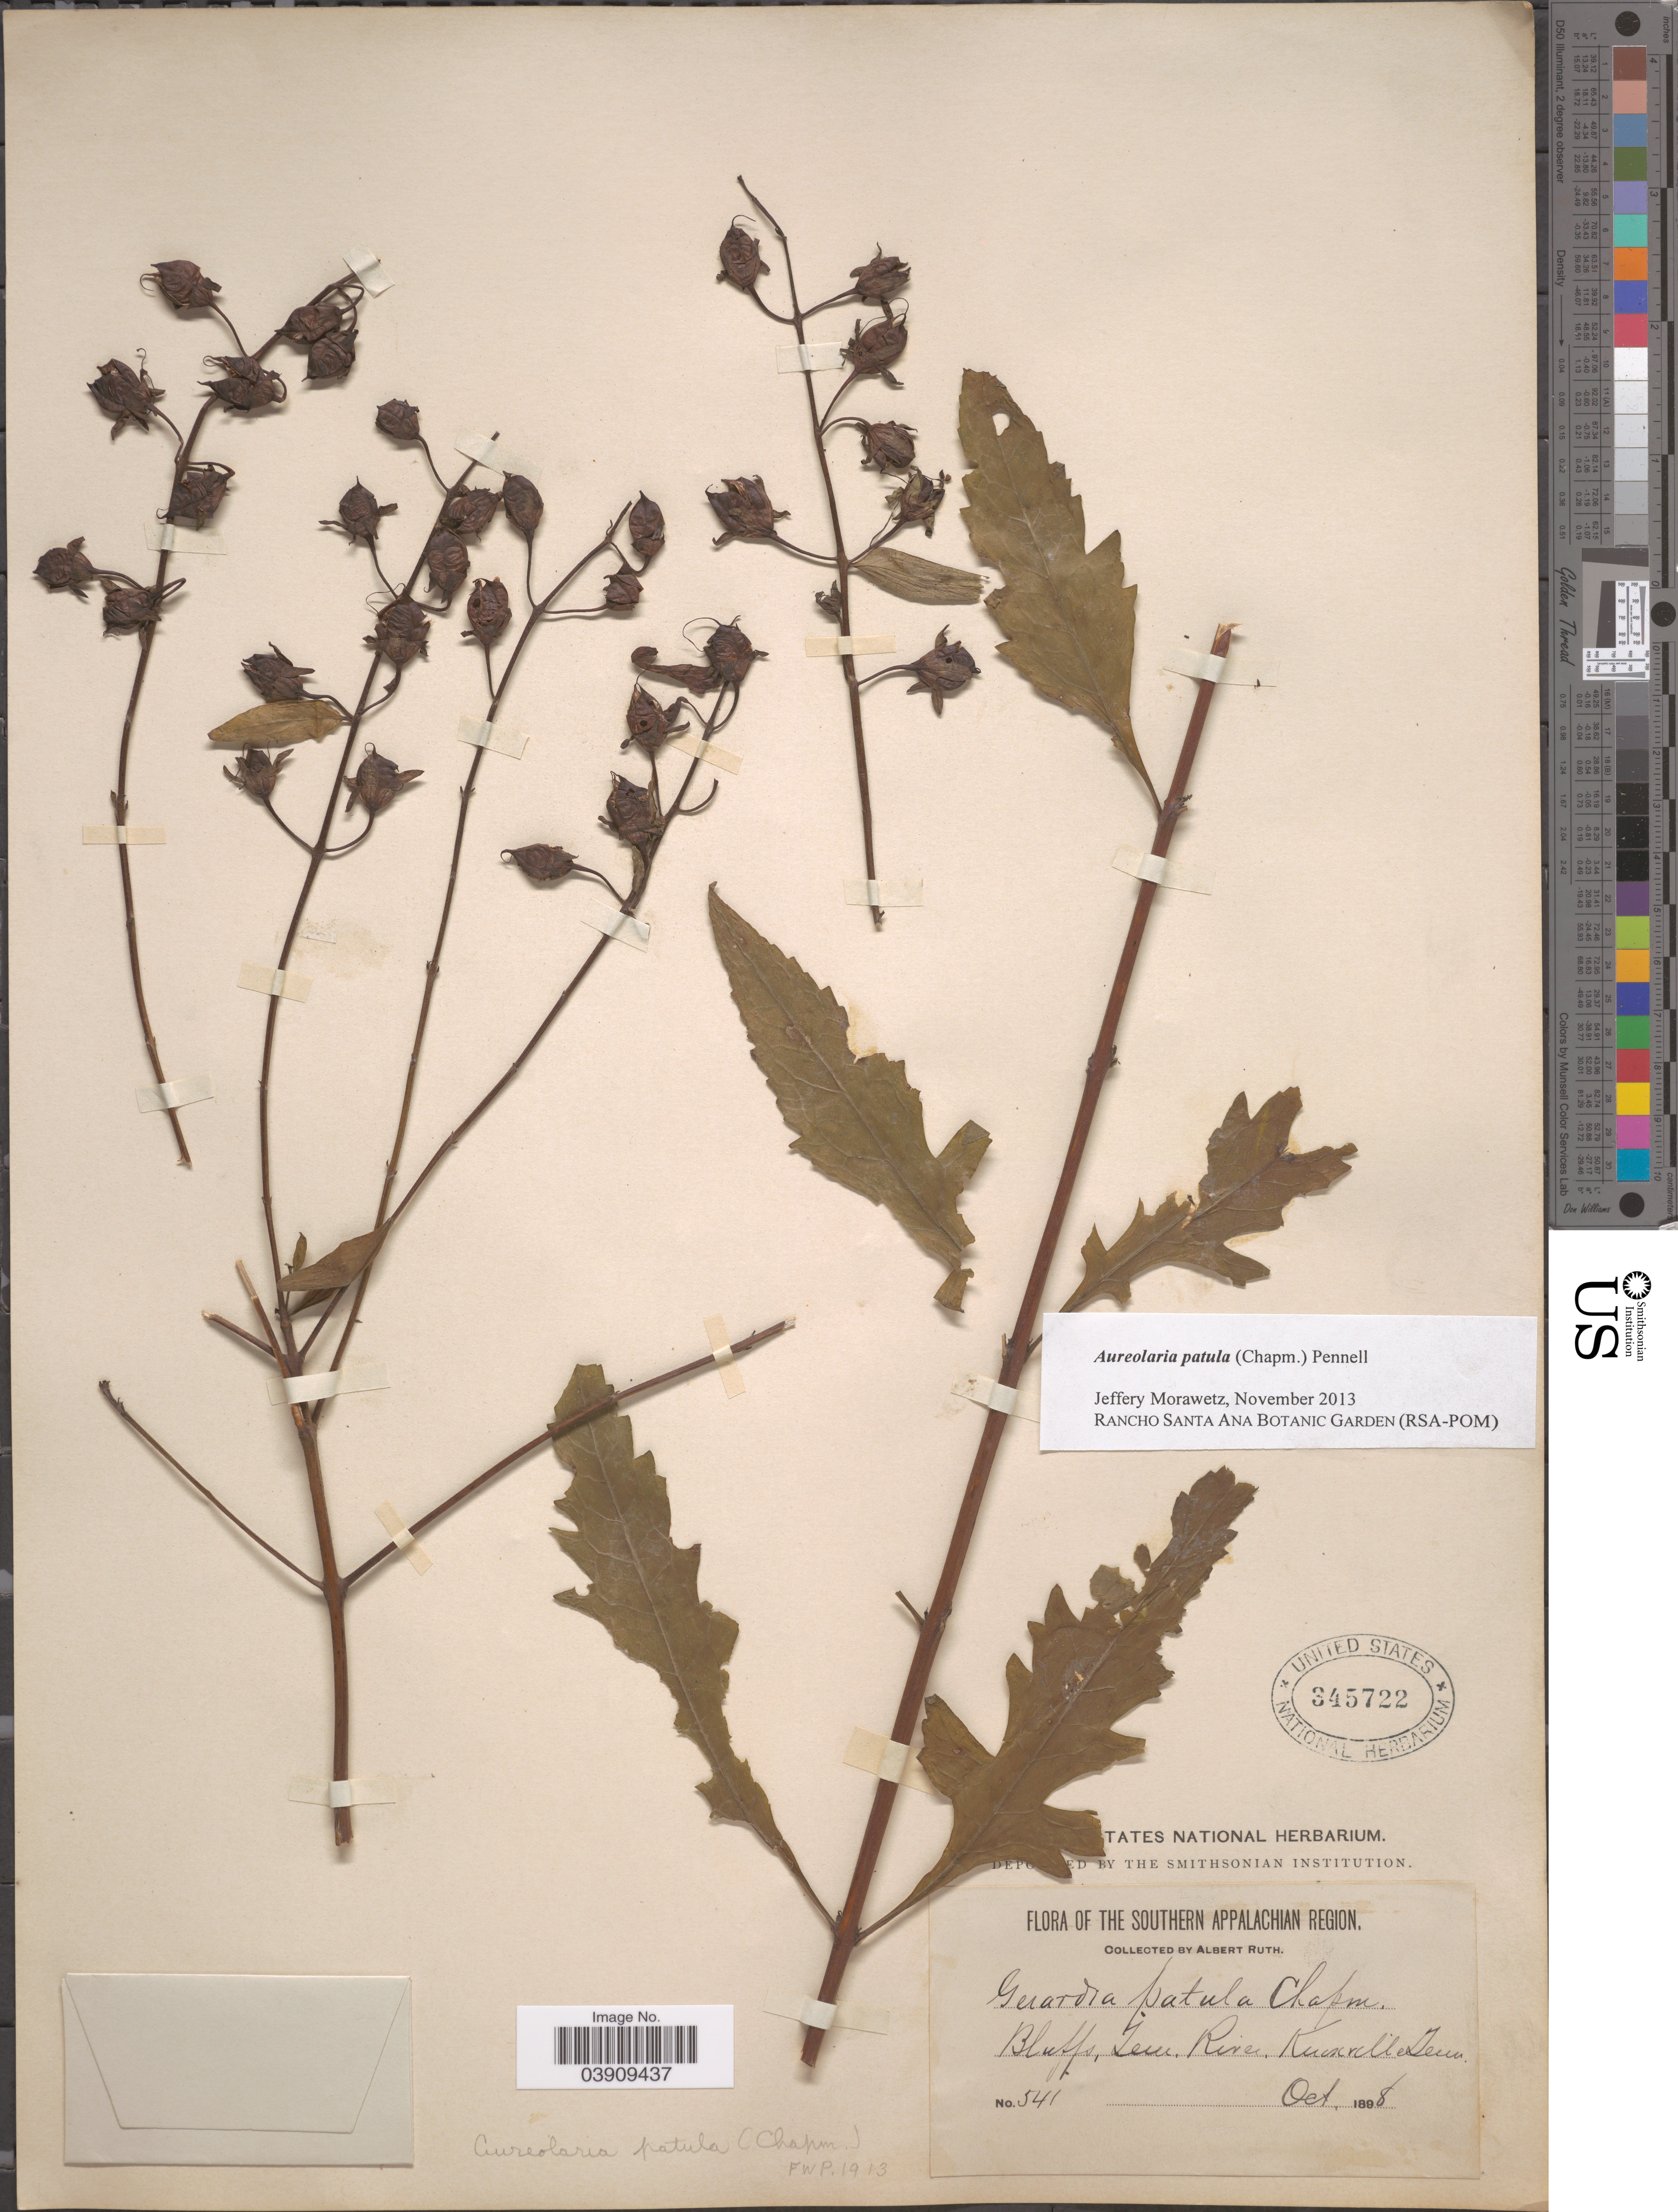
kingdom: Plantae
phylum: Tracheophyta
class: Magnoliopsida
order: Lamiales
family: Orobanchaceae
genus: Aureolaria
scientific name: Aureolaria patula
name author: (Chapm.) Pennell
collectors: A. Ruth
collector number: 541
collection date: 1898-10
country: United States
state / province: Tennessee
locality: The Southern Appalachian Region. Bluffs, Tenn. River. Knoxville.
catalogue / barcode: US 345722